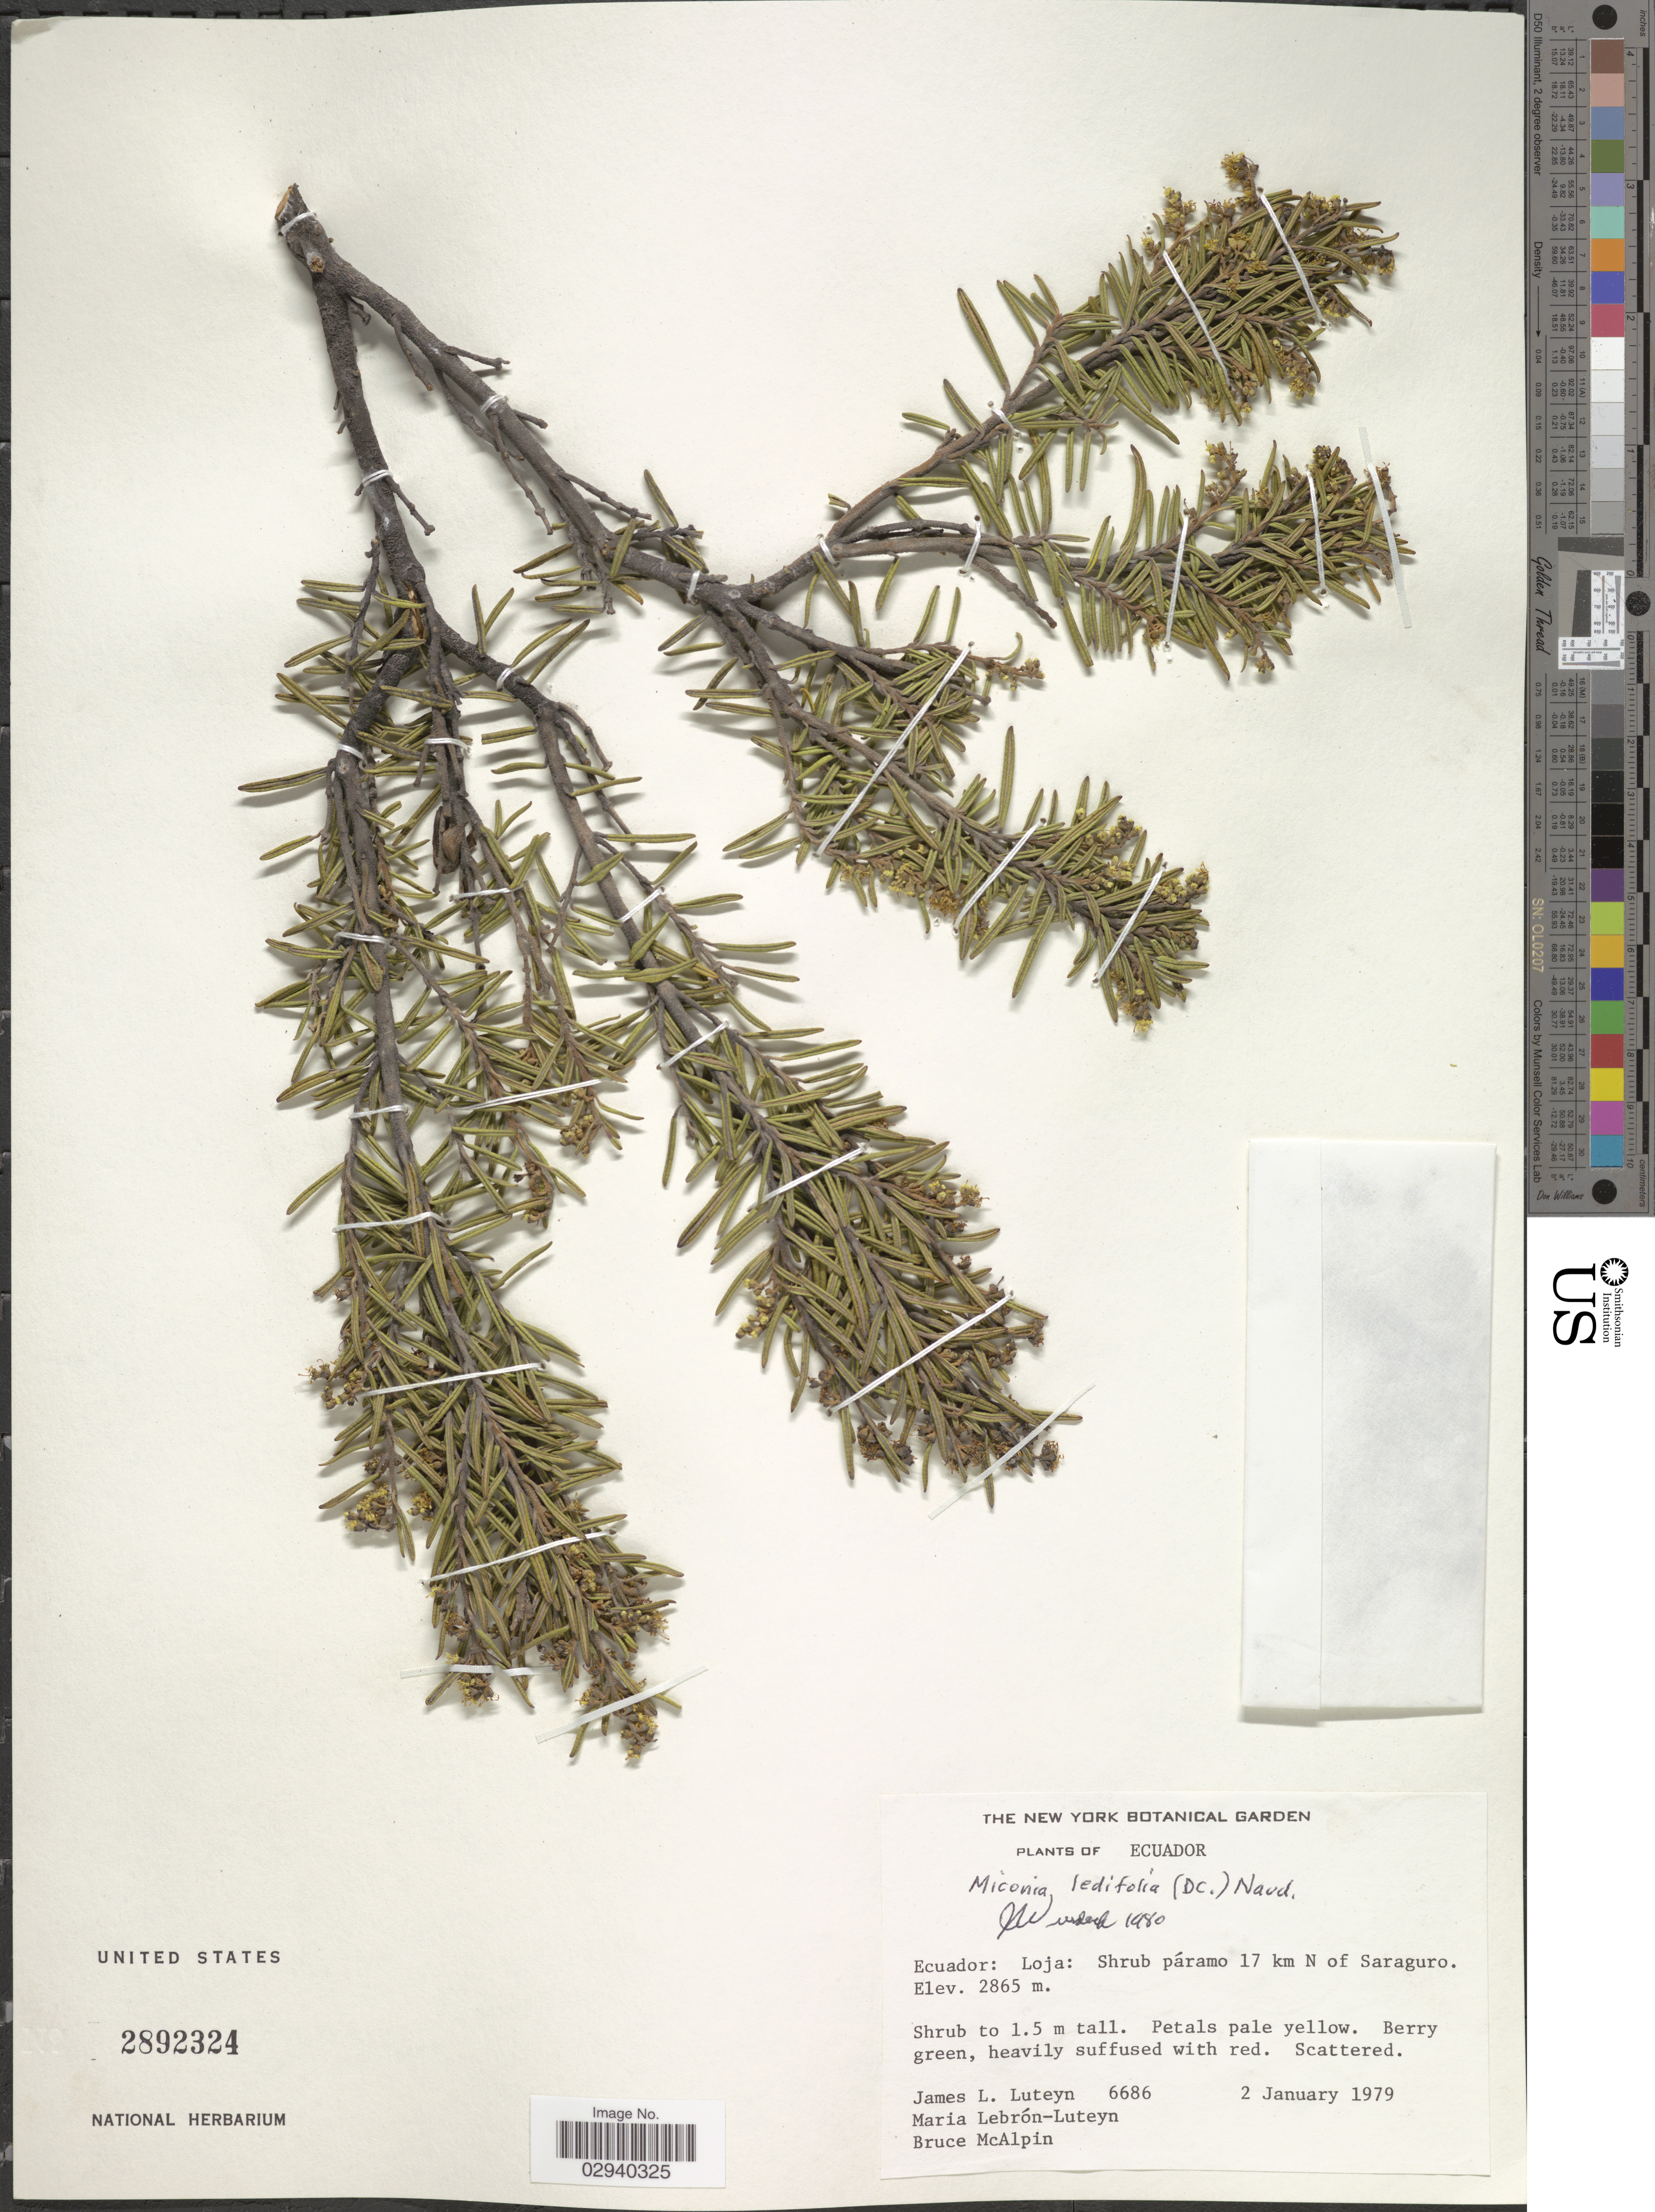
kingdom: Plantae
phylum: Tracheophyta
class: Magnoliopsida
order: Myrtales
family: Melastomataceae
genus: Miconia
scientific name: Miconia ledifolia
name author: (DC.) Naudin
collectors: J. L. Luteyn, M. L. Lebrón-Luteyn & B. McAlpin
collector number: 6686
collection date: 1979-01-02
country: Ecuador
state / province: Loja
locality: Shrub páramo 17 km N of Saraguro.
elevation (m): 2865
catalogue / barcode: US 2892324